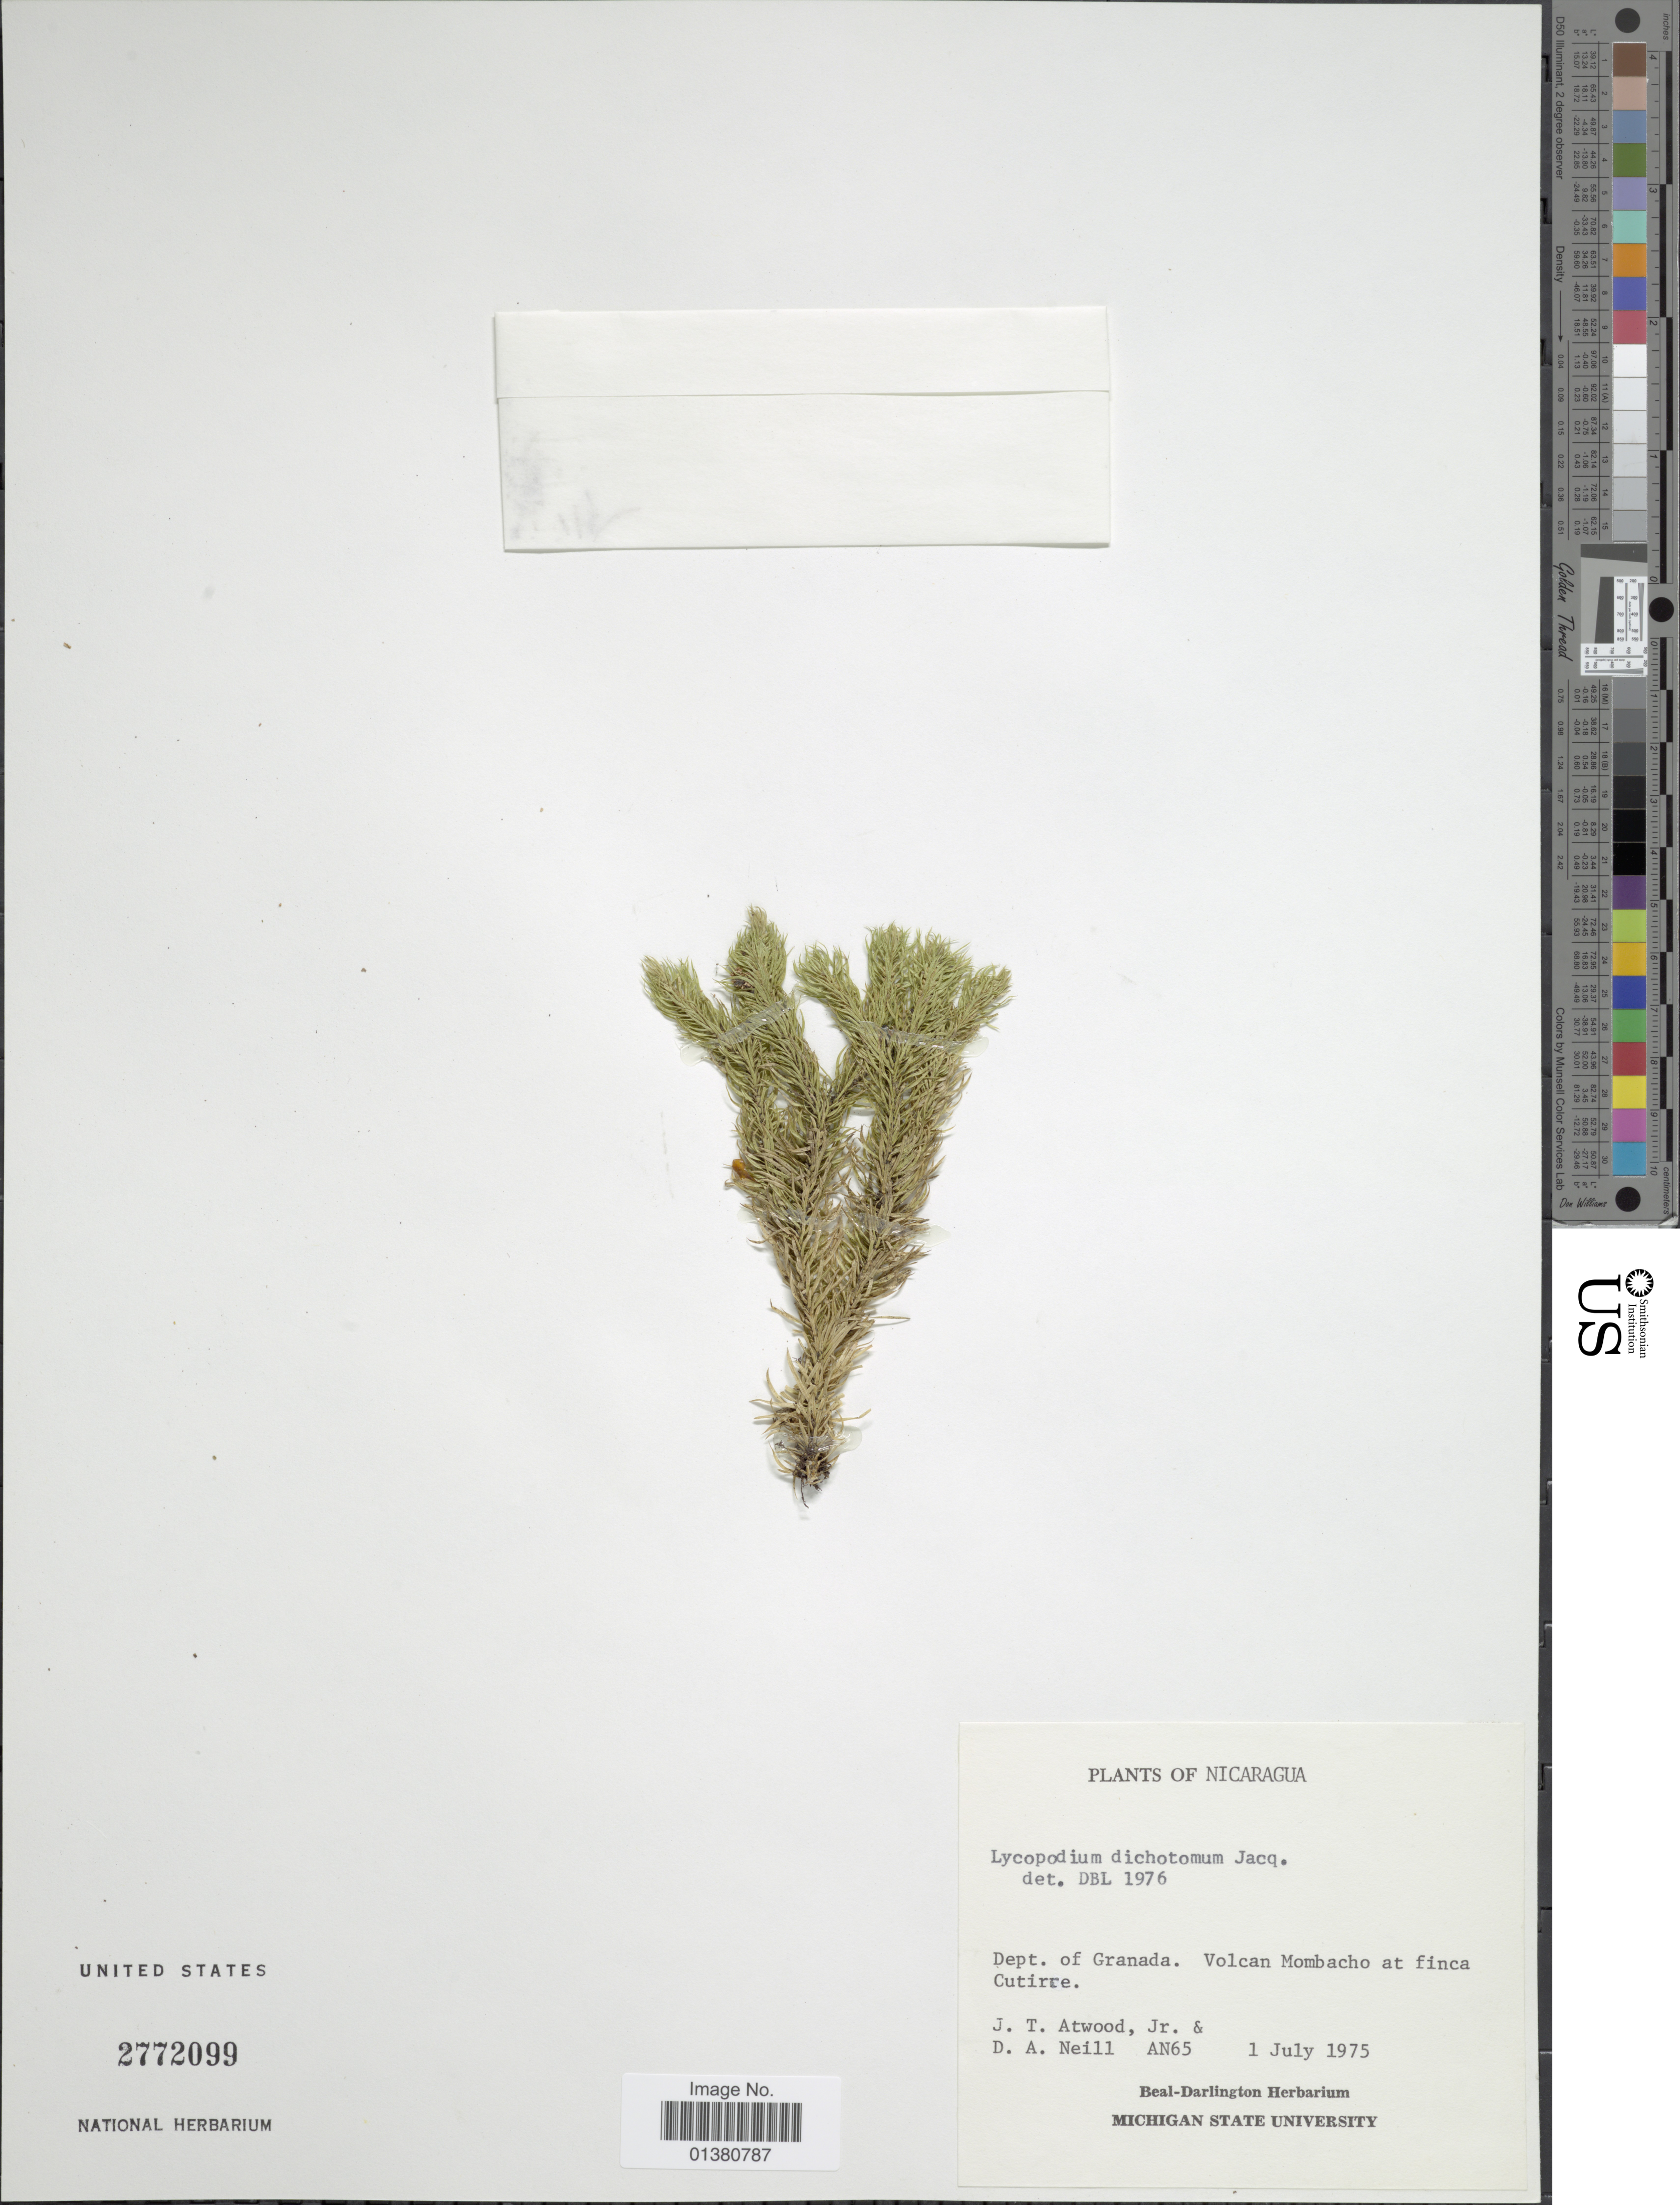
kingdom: Plantae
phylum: Tracheophyta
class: Lycopodiopsida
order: Lycopodiales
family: Lycopodiaceae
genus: Phlegmariurus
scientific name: Phlegmariurus dichotomus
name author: (Jacq.) W.H. Wagner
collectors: J. T. Atwood & D. A. Neill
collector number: AN65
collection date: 1975-07-01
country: Nicaragua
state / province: Granada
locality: Dept of Granada. Volcan Mombacho at finca Cutirre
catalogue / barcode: US 2772099